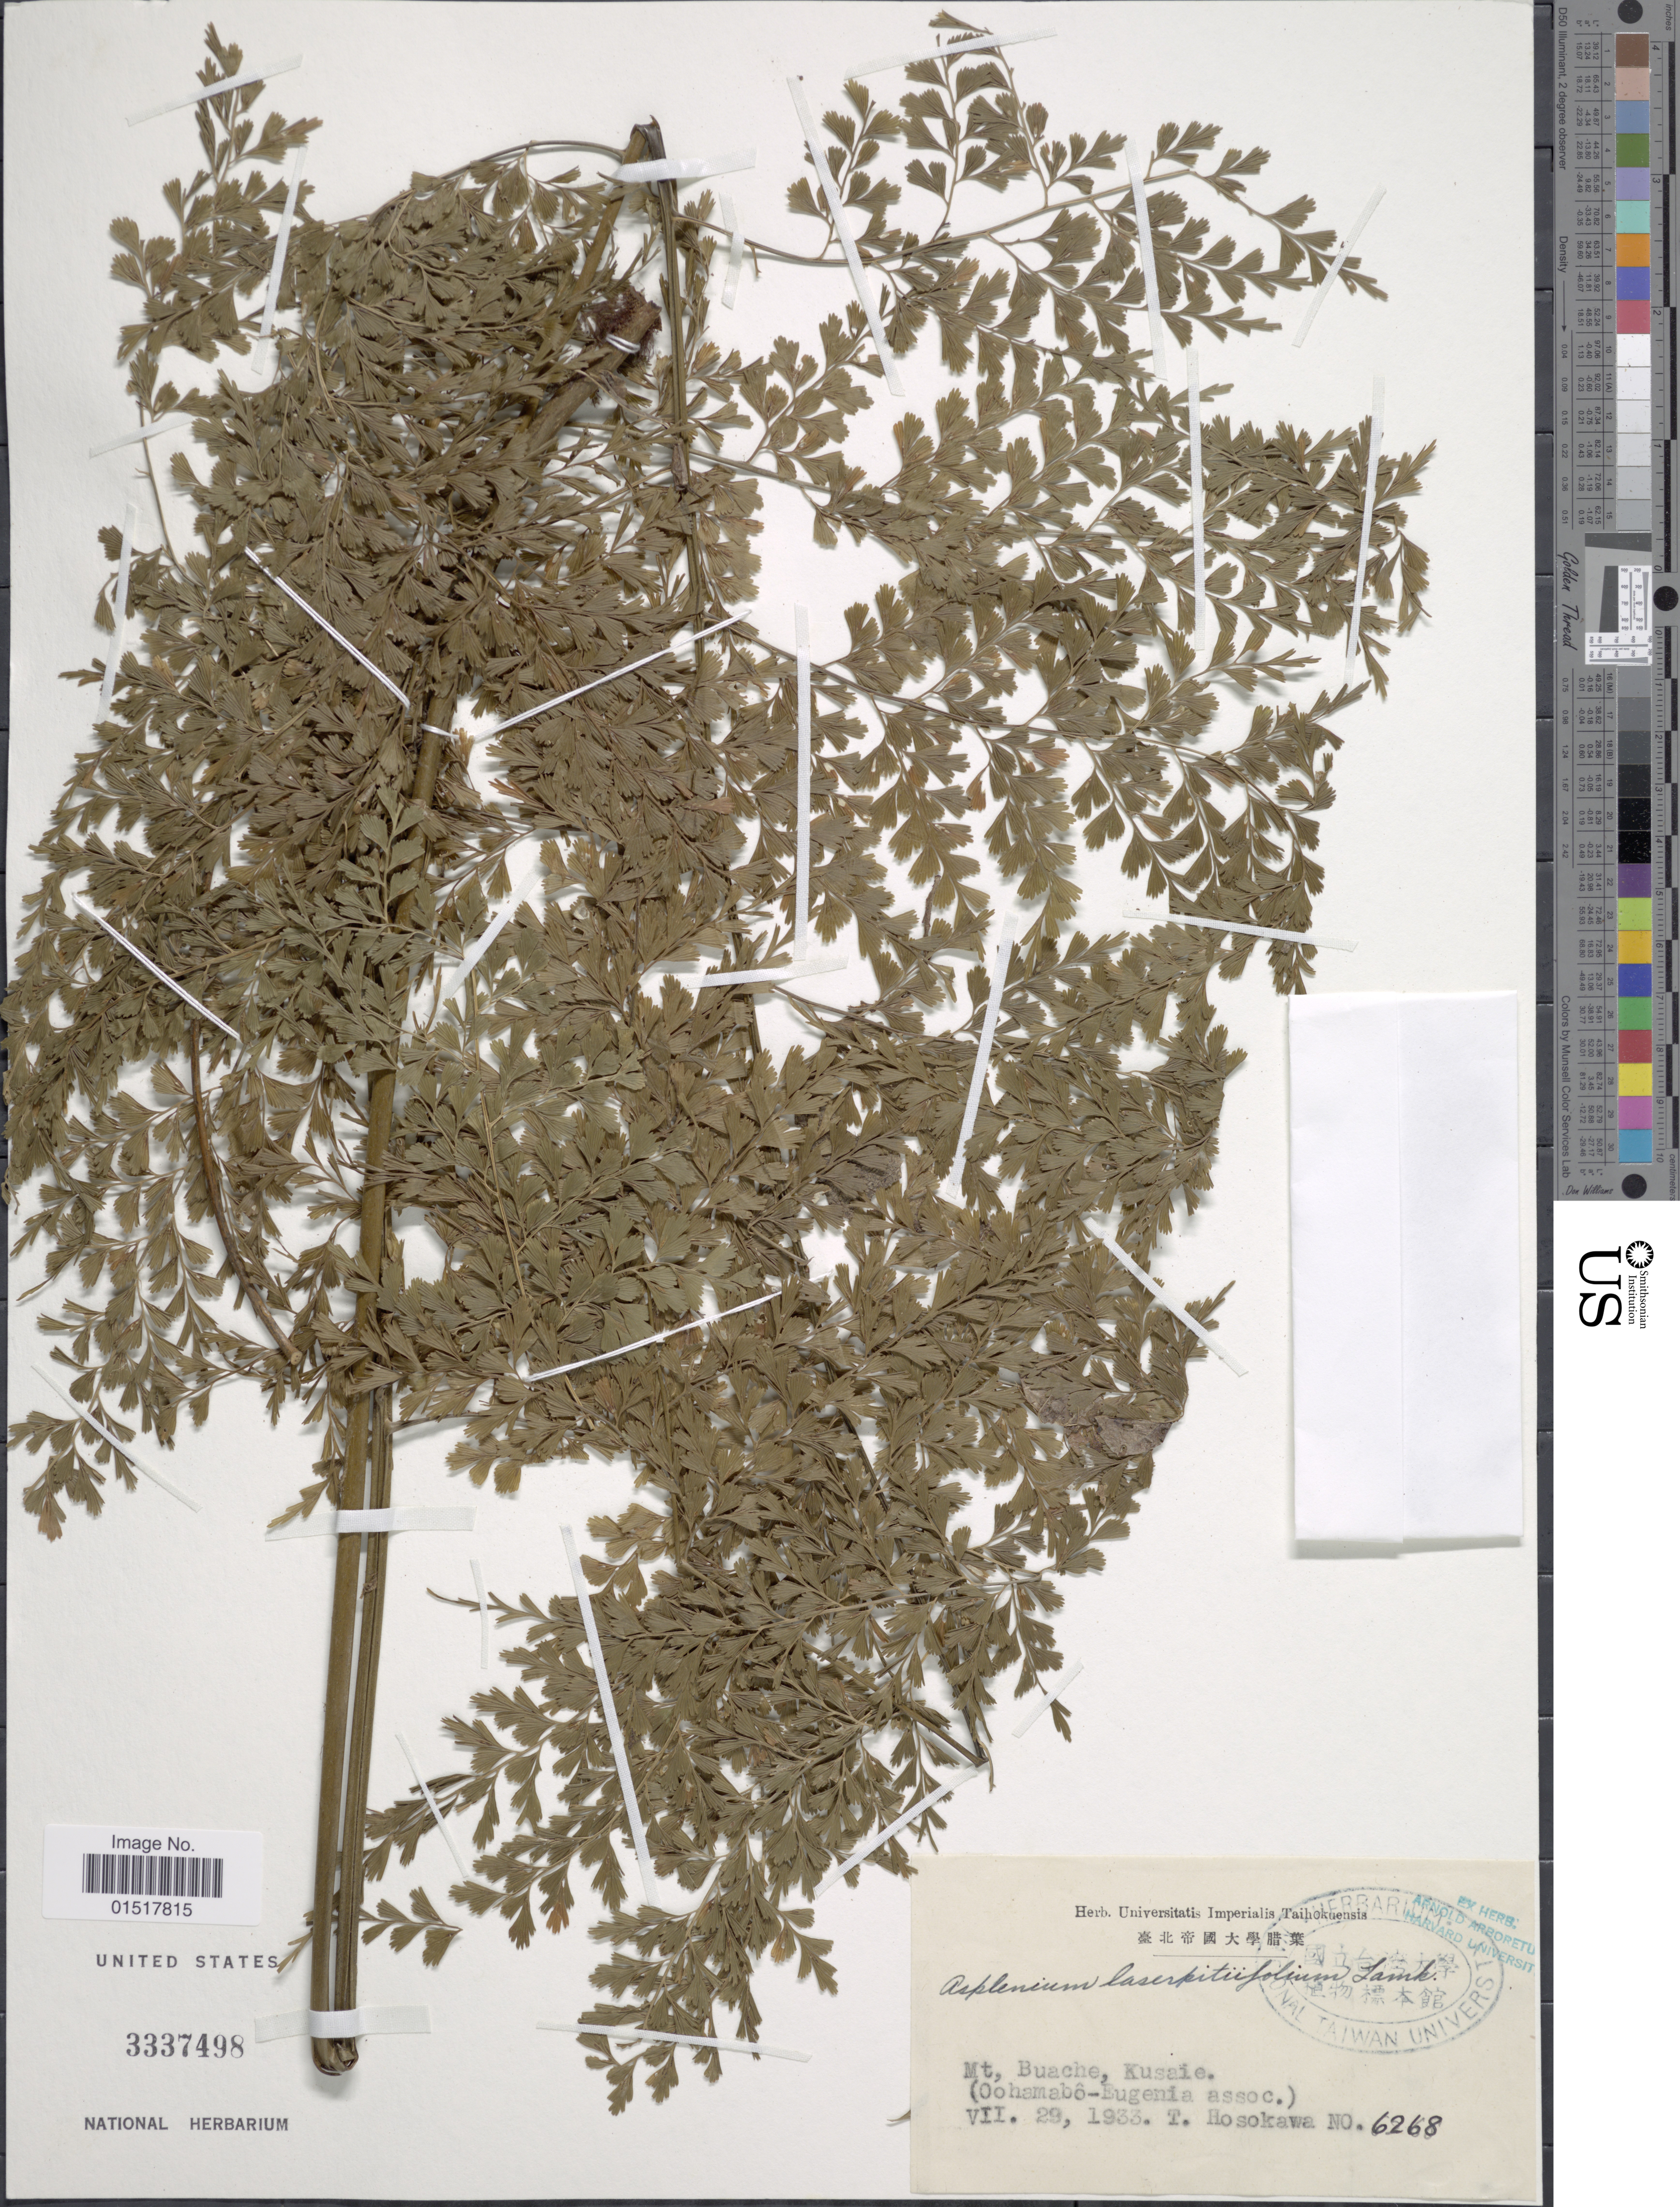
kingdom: Plantae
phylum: Tracheophyta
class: Polypodiopsida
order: Polypodiales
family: Aspleniaceae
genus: Asplenium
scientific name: Asplenium laserpitiifolium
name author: Lam.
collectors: T. Hosokawa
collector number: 6268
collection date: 1933-07-29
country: Micronesia, Federated States of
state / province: Kosrae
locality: Mt, Buache, Kusaie (Oohamabô-Eugenia assoc.).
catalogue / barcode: US 3337498